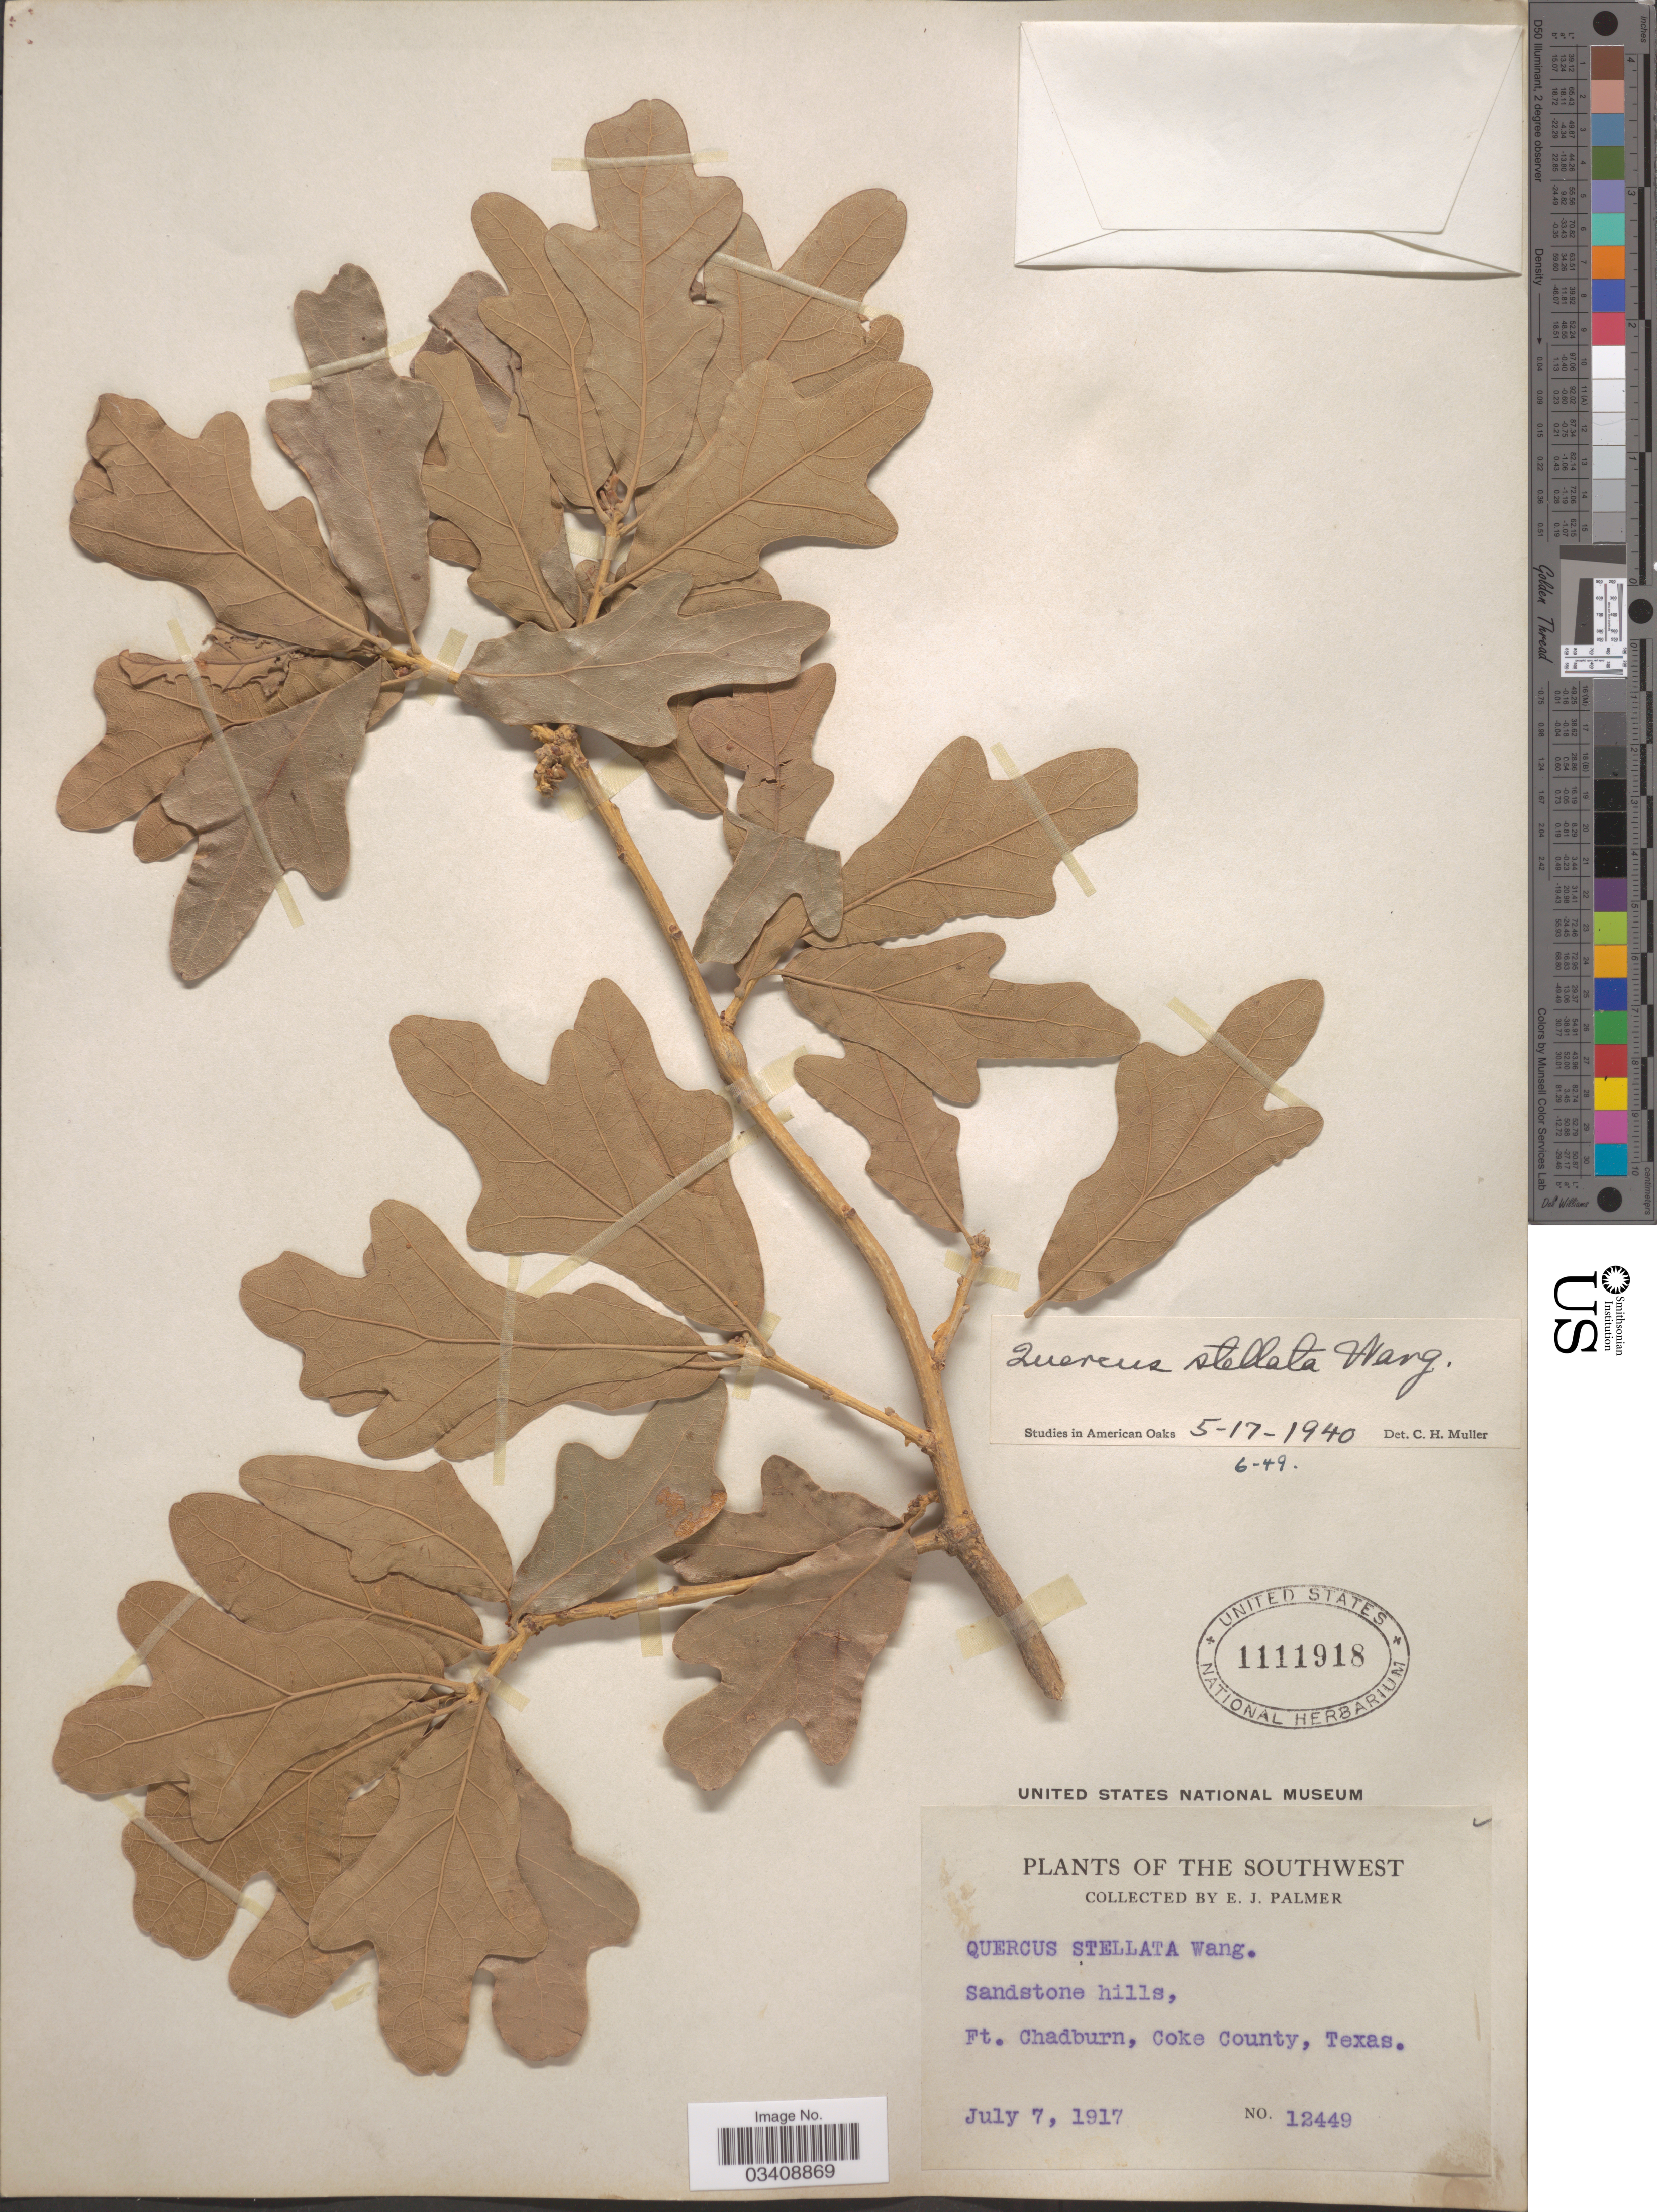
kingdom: Plantae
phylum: Tracheophyta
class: Magnoliopsida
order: Fagales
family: Fagaceae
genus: Quercus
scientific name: Quercus stellata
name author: Wangenh.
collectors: E. J. Palmer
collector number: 12449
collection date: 1917-07-07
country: United States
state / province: Texas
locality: The Southwest. Ft. Chadburn, Coke County.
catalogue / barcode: US 1111918